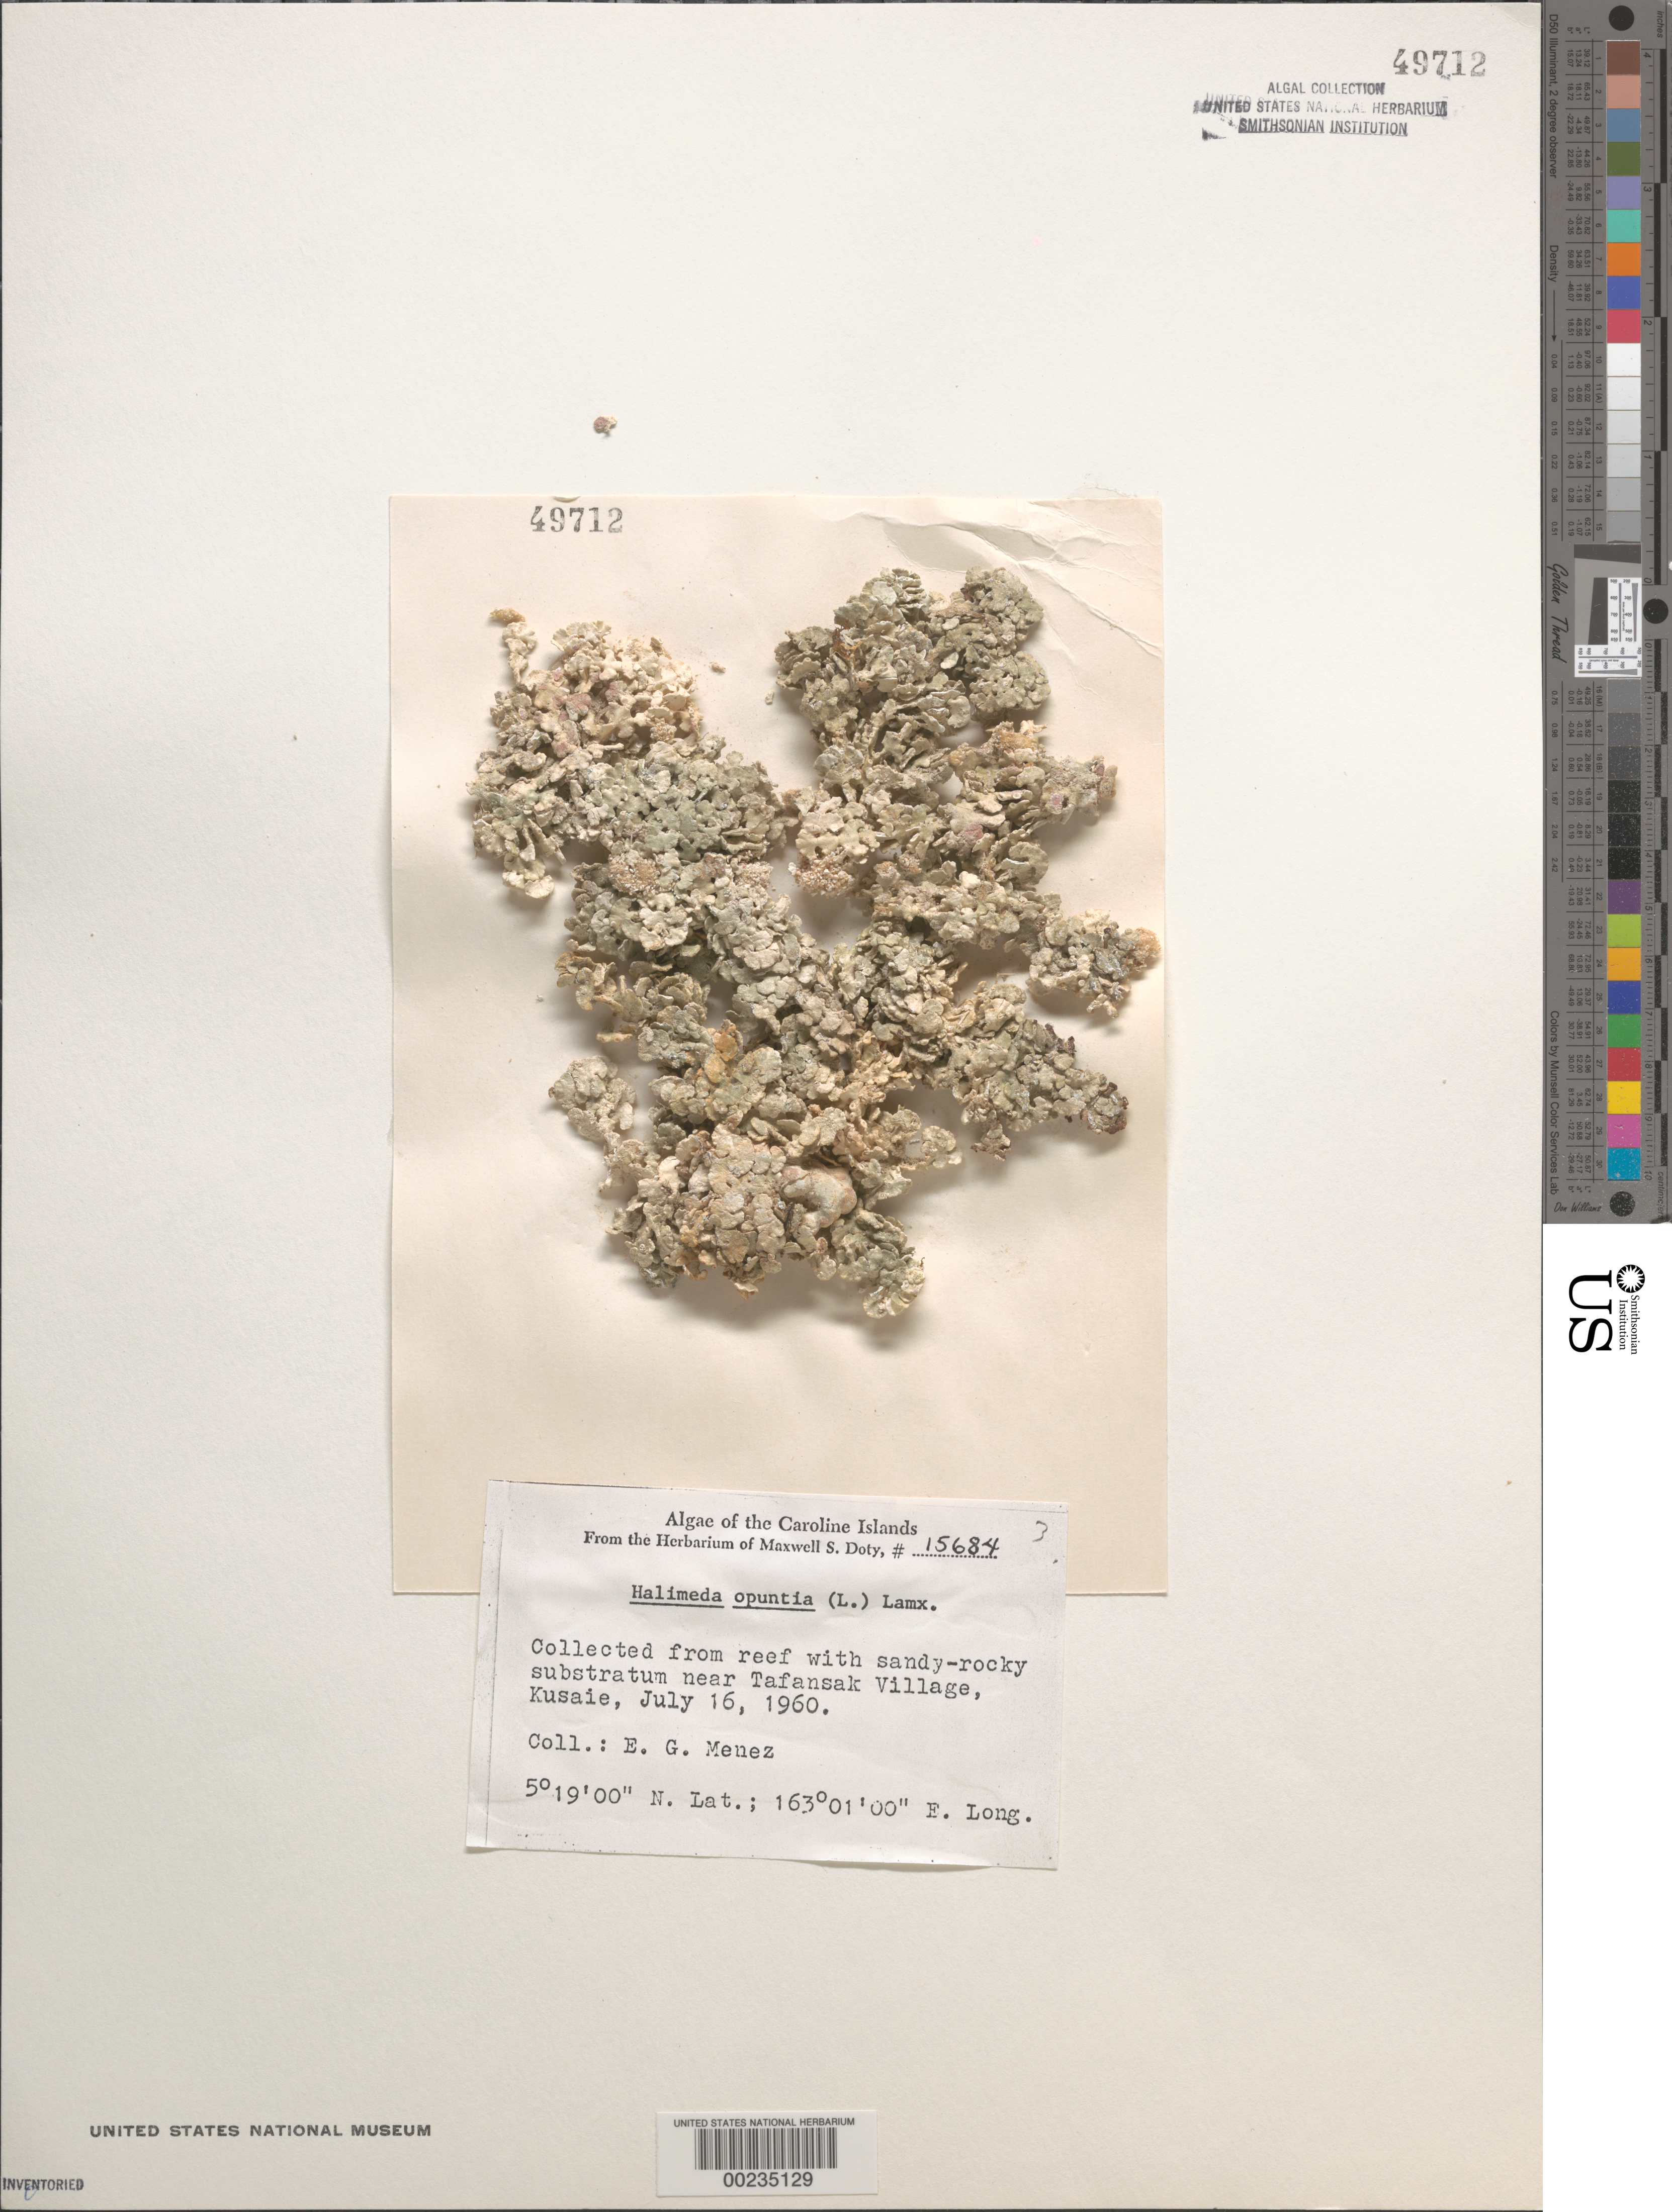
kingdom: Plantae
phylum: Chlorophyta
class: Ulvophyceae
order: Bryopsidales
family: Halimedaceae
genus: Halimeda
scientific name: Halimeda opuntia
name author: (L.) J.V.Lamouroux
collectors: Meñez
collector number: MSD 15684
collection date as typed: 16 Jul 1960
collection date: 1960-07-16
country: Micronesia, Federated States of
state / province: Kosrae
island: Kosrae [Kusaie]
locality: Near Tafansak village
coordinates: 5 19' 00" N, 163 01' 00" E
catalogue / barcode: US 49712